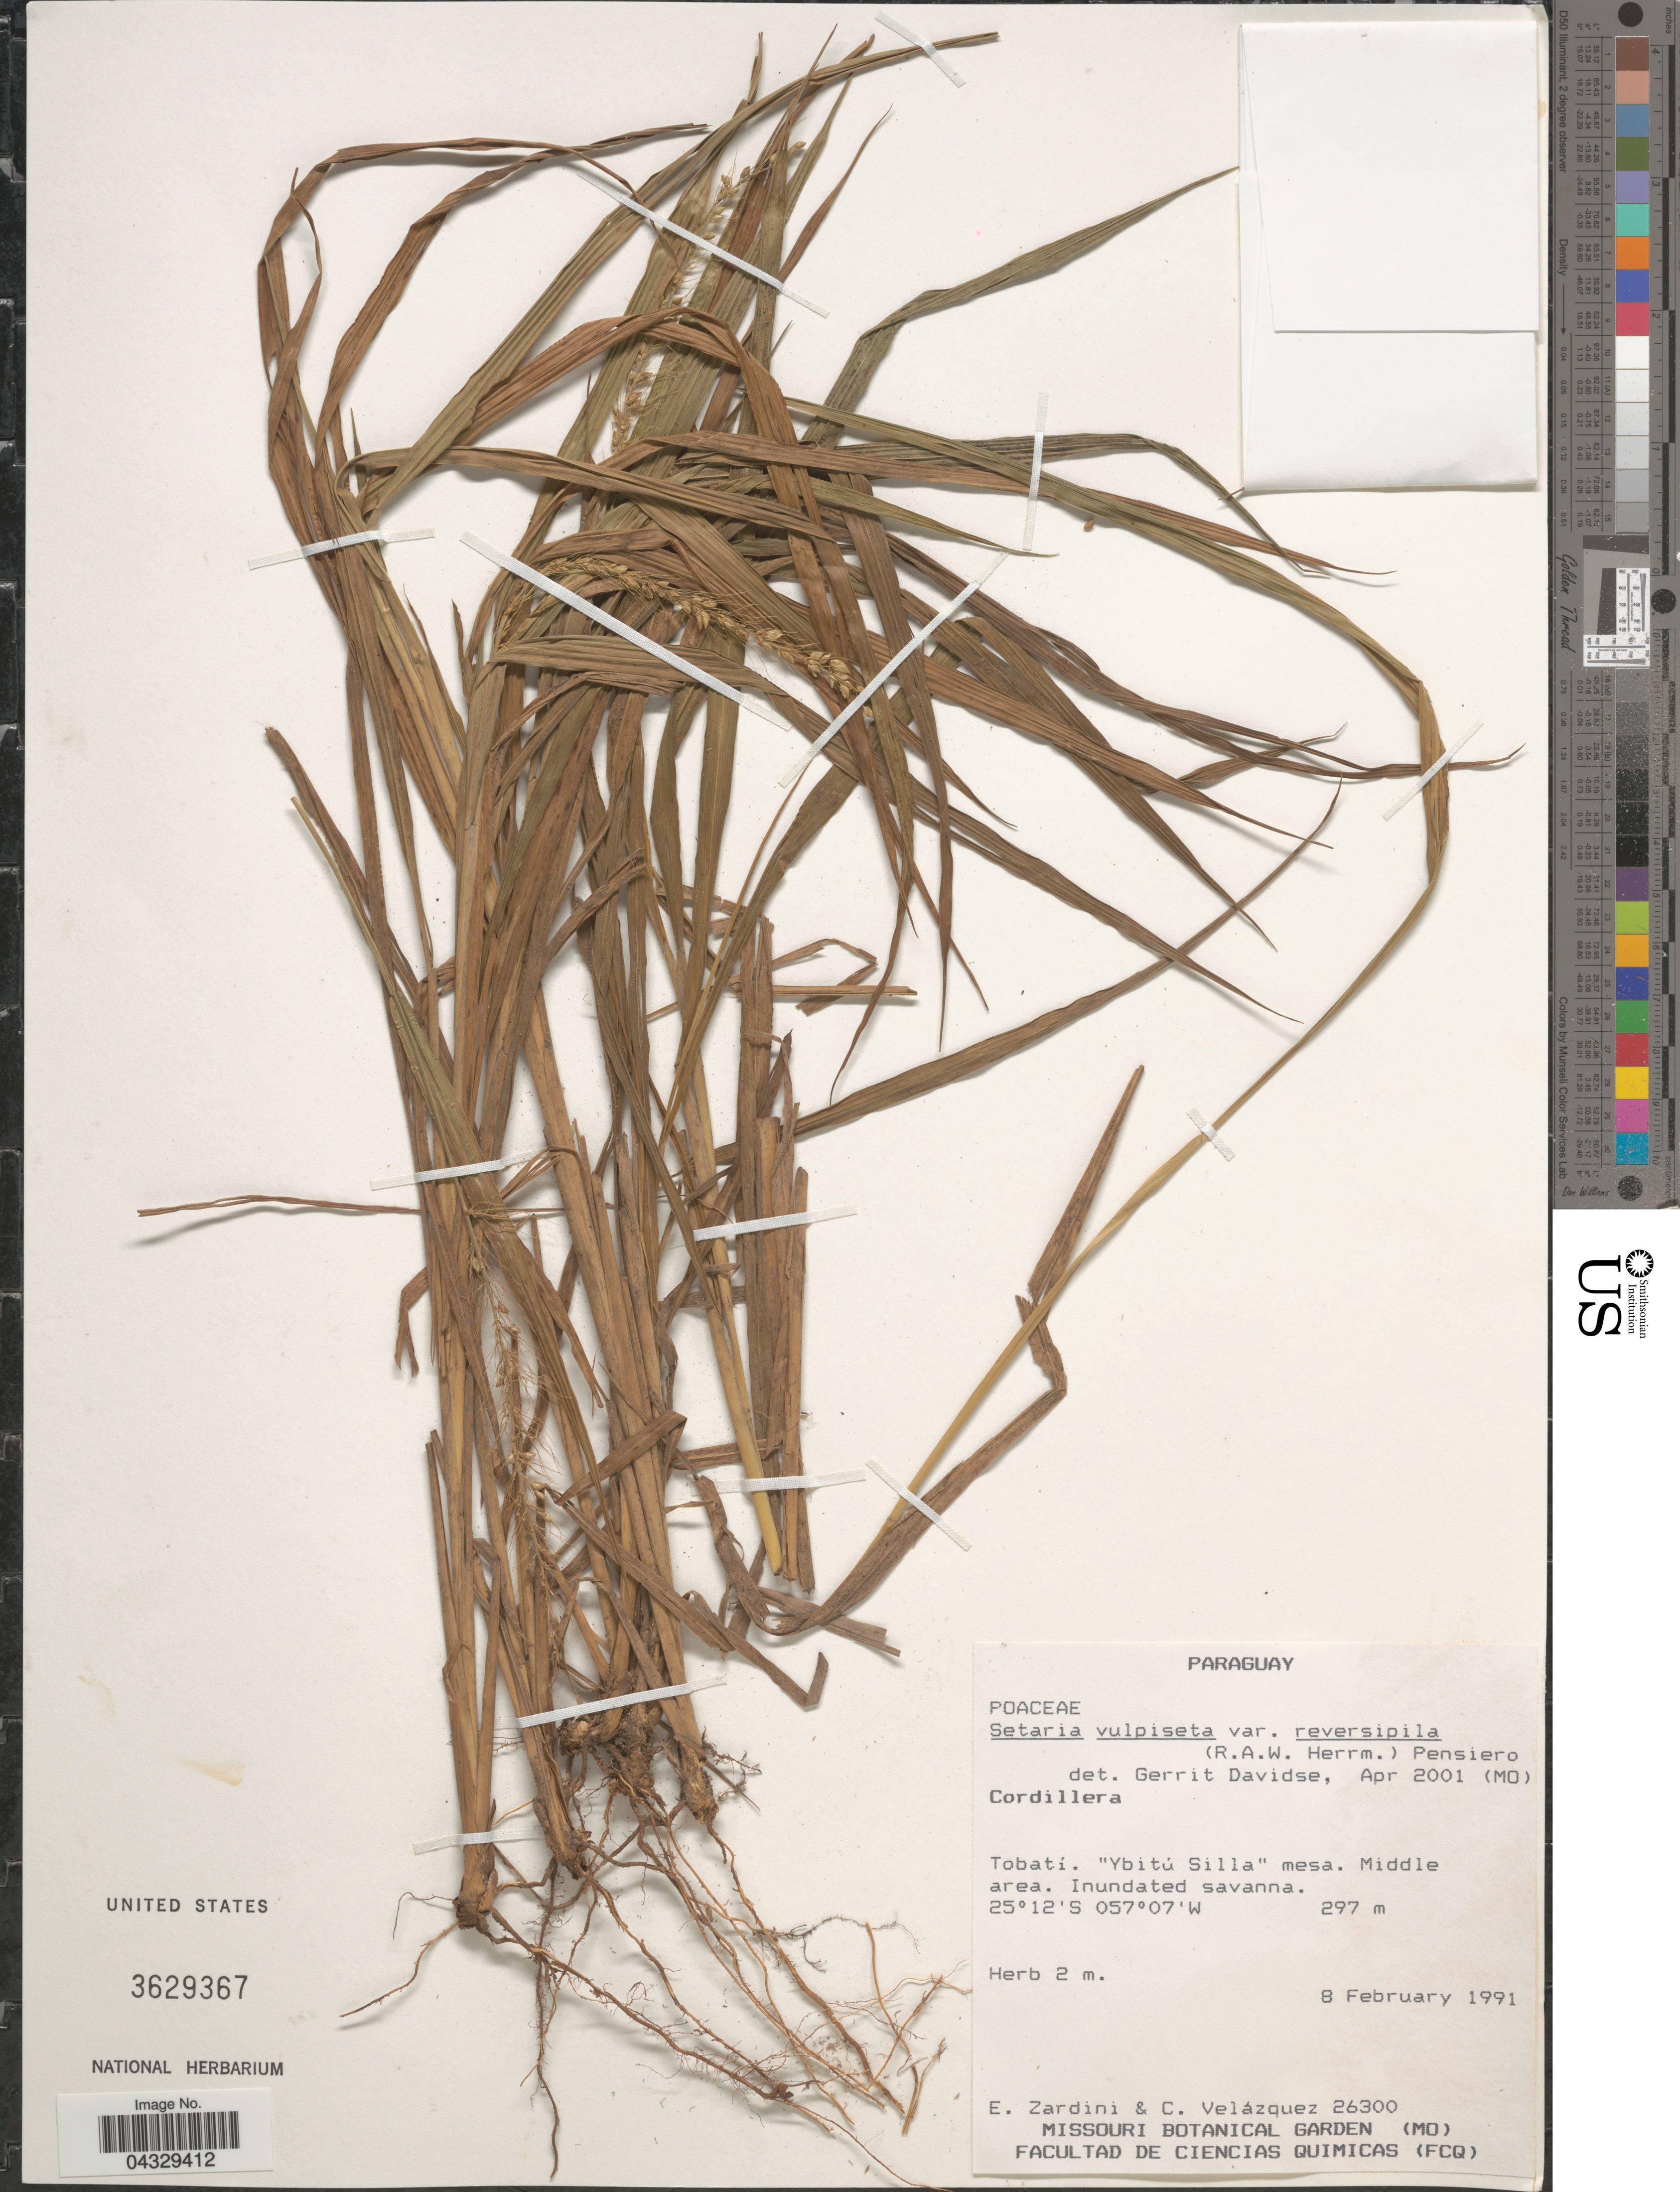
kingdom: Plantae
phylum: Tracheophyta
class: Liliopsida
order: Poales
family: Poaceae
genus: Setaria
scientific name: Setaria vulpiseta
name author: (Lam.) Roem. & Schult.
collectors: E. Zardini & C. Velázquez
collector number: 26300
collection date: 1991-02-08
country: Paraguay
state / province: Cordillera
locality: Tobatí. "Yibitú Silla" mesa. Middle area. Inundated savanna.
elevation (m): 297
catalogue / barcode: US 3629367